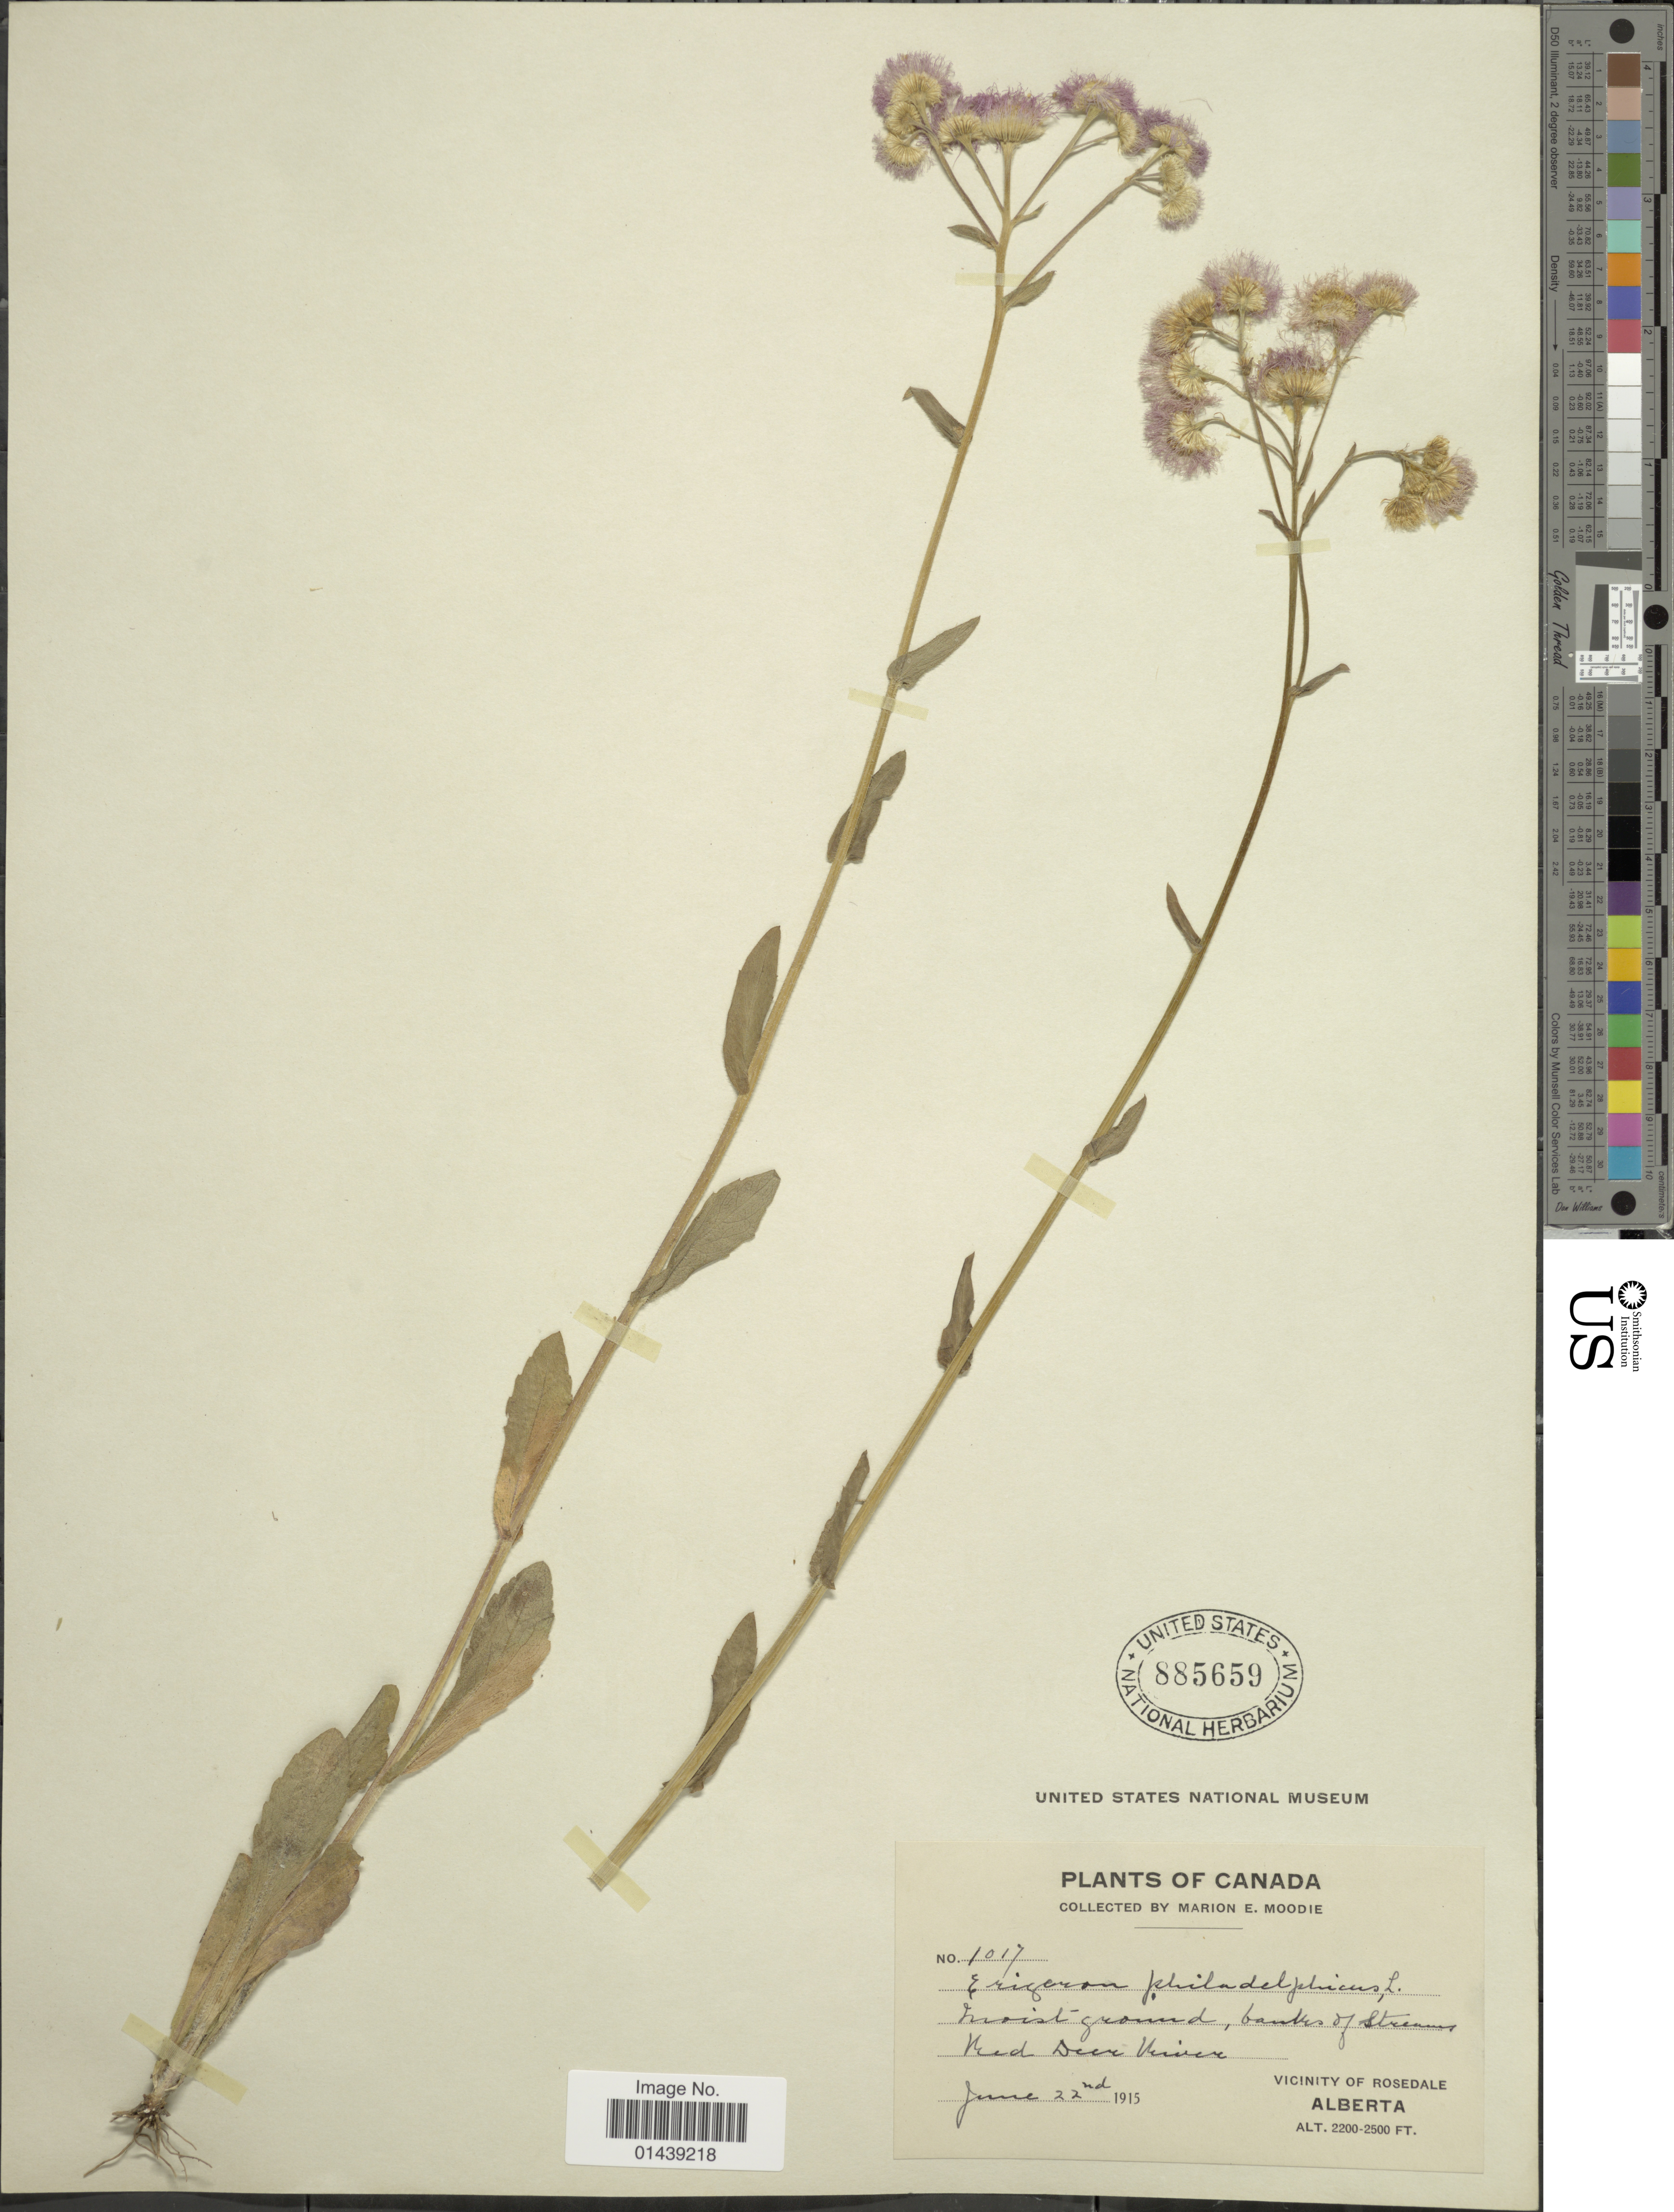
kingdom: Plantae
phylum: Tracheophyta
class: Magnoliopsida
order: Asterales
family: Asteraceae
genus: Erigeron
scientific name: Erigeron philadelphicus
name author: L.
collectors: M. E. Moodie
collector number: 1017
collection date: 1915-06-22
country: Canada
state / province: Alberta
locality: Vicinity of Rosedale. Red Deer River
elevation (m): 671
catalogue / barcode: US 885659